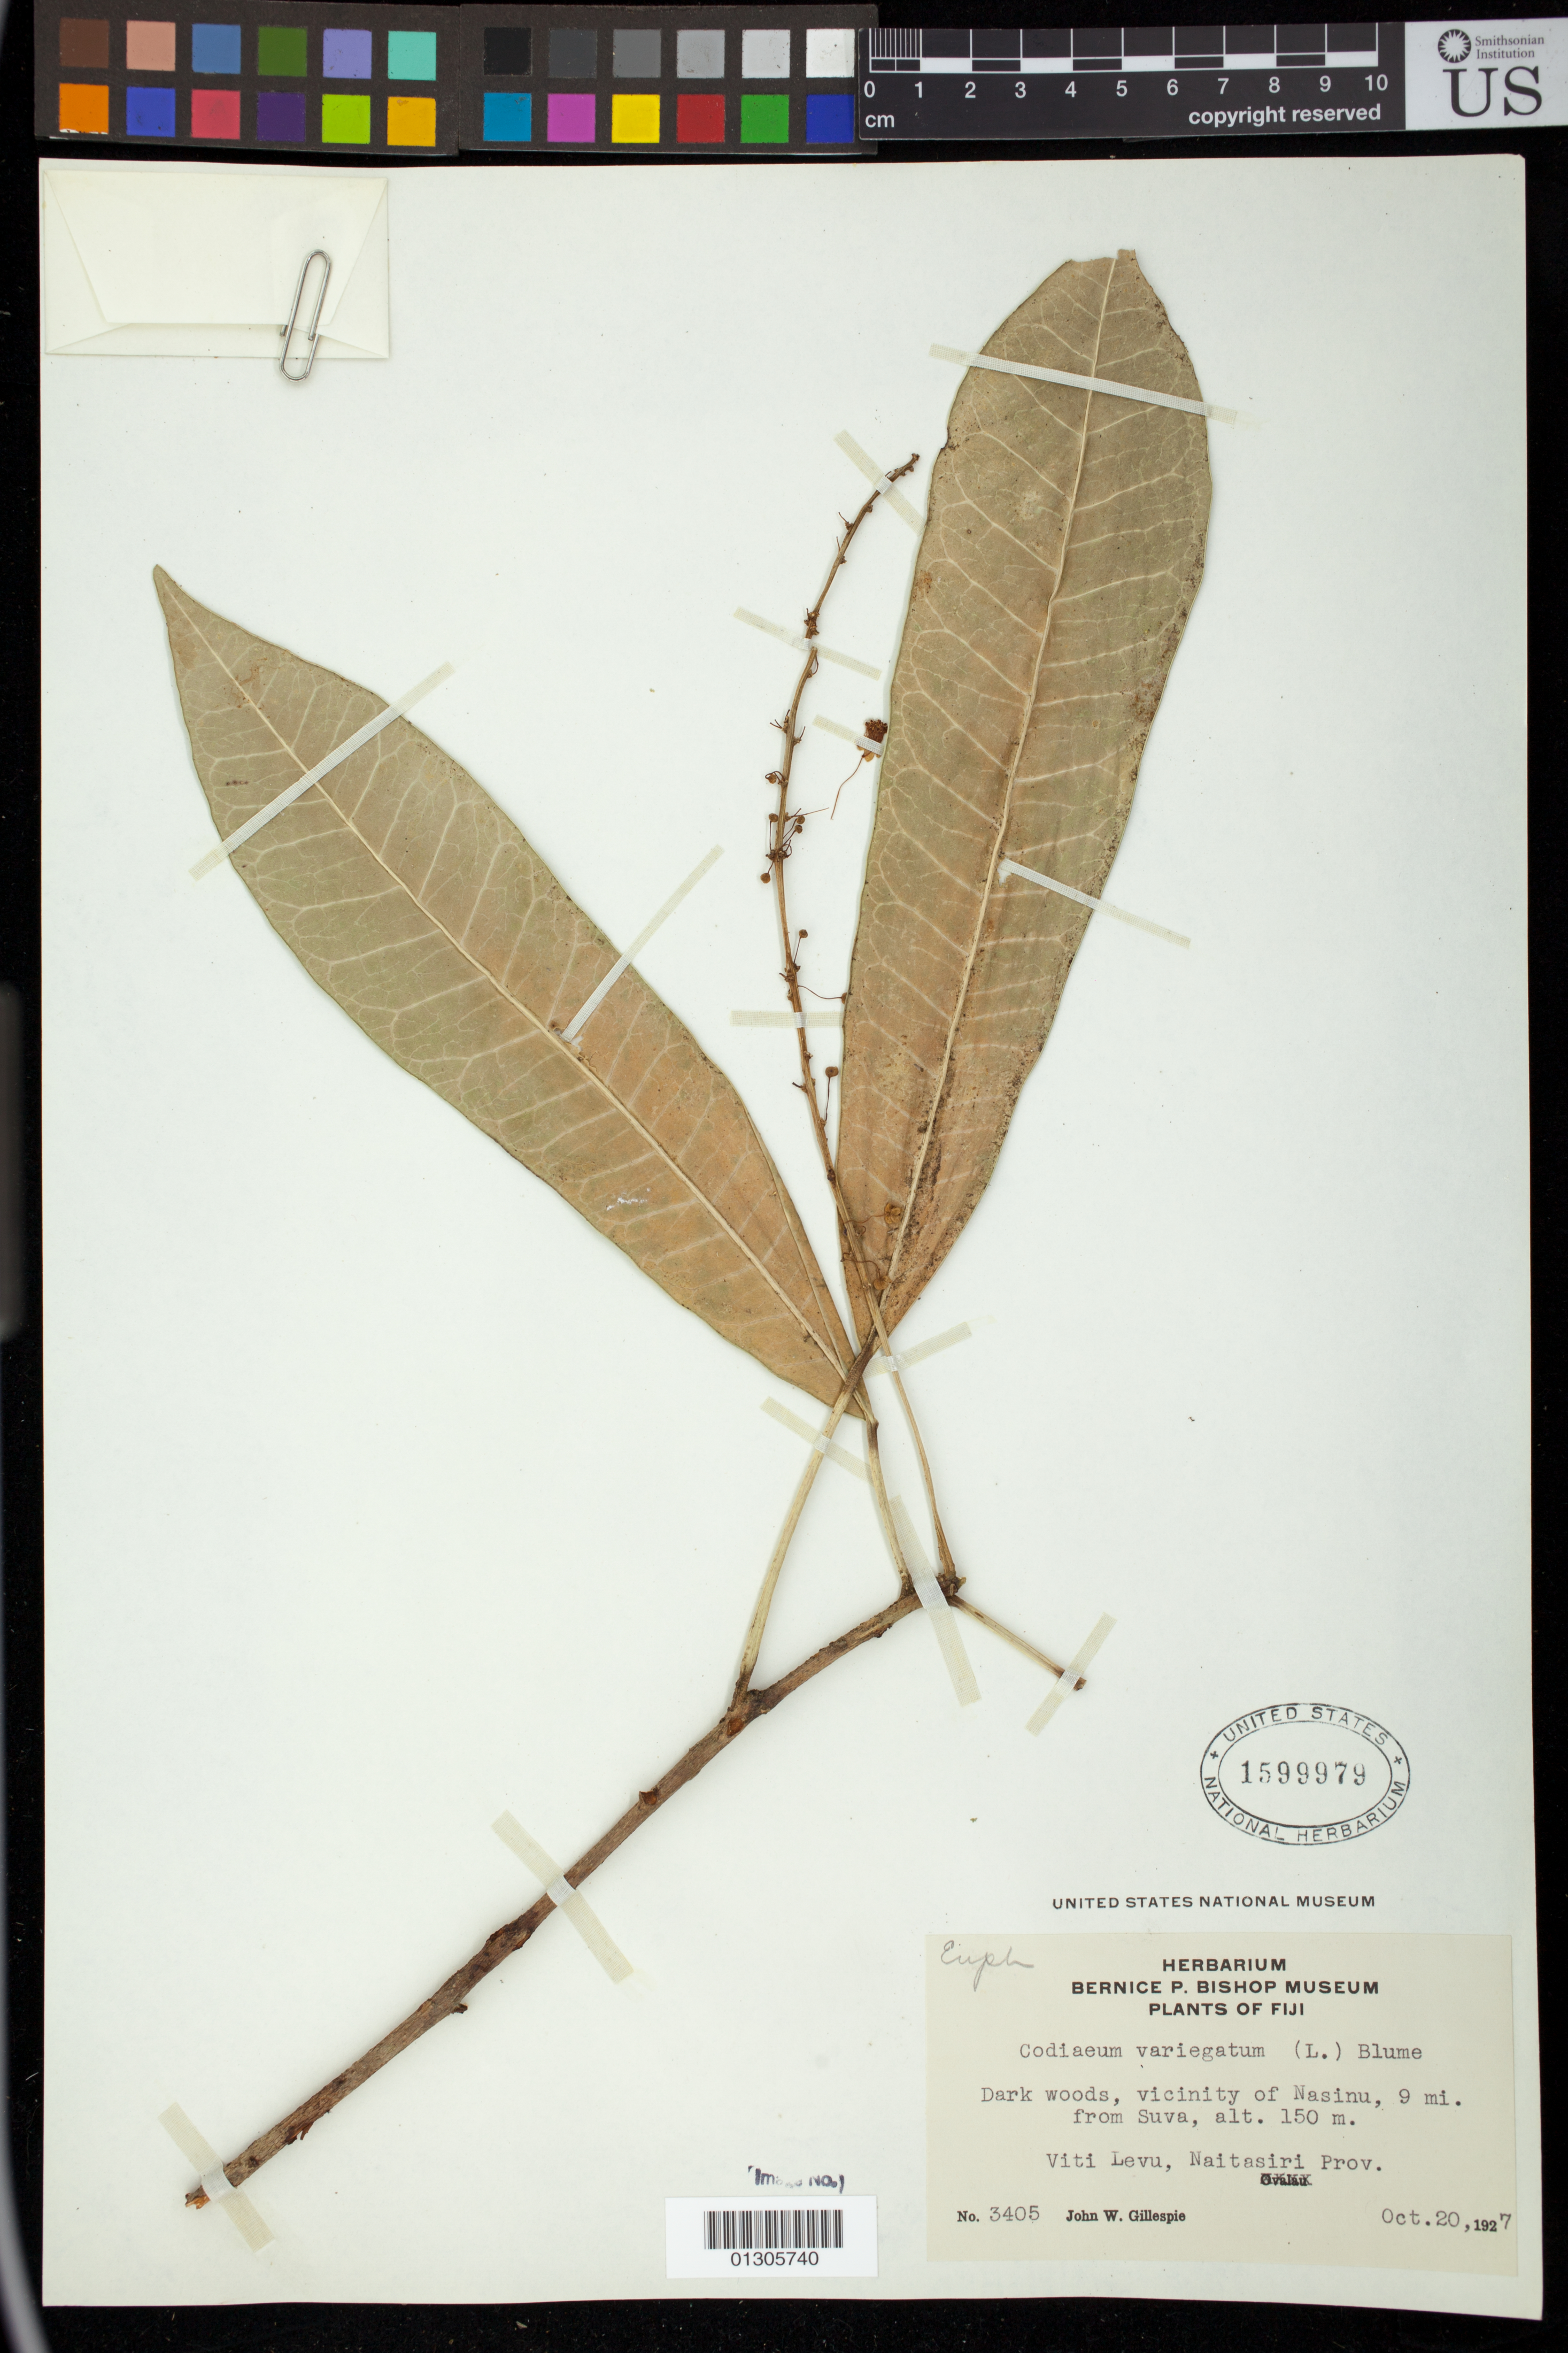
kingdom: Plantae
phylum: Tracheophyta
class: Magnoliopsida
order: Malpighiales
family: Euphorbiaceae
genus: Codiaeum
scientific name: Codiaeum variegatum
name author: (L.) Rumph. ex A. Juss.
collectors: J. W. Gillespie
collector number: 3405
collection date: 1927-10-20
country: Fiji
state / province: Central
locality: Viti Levu, Naitasiri Prov. vicinity of Nasinu, 9 mi. from Suva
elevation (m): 150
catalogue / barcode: US 1599979